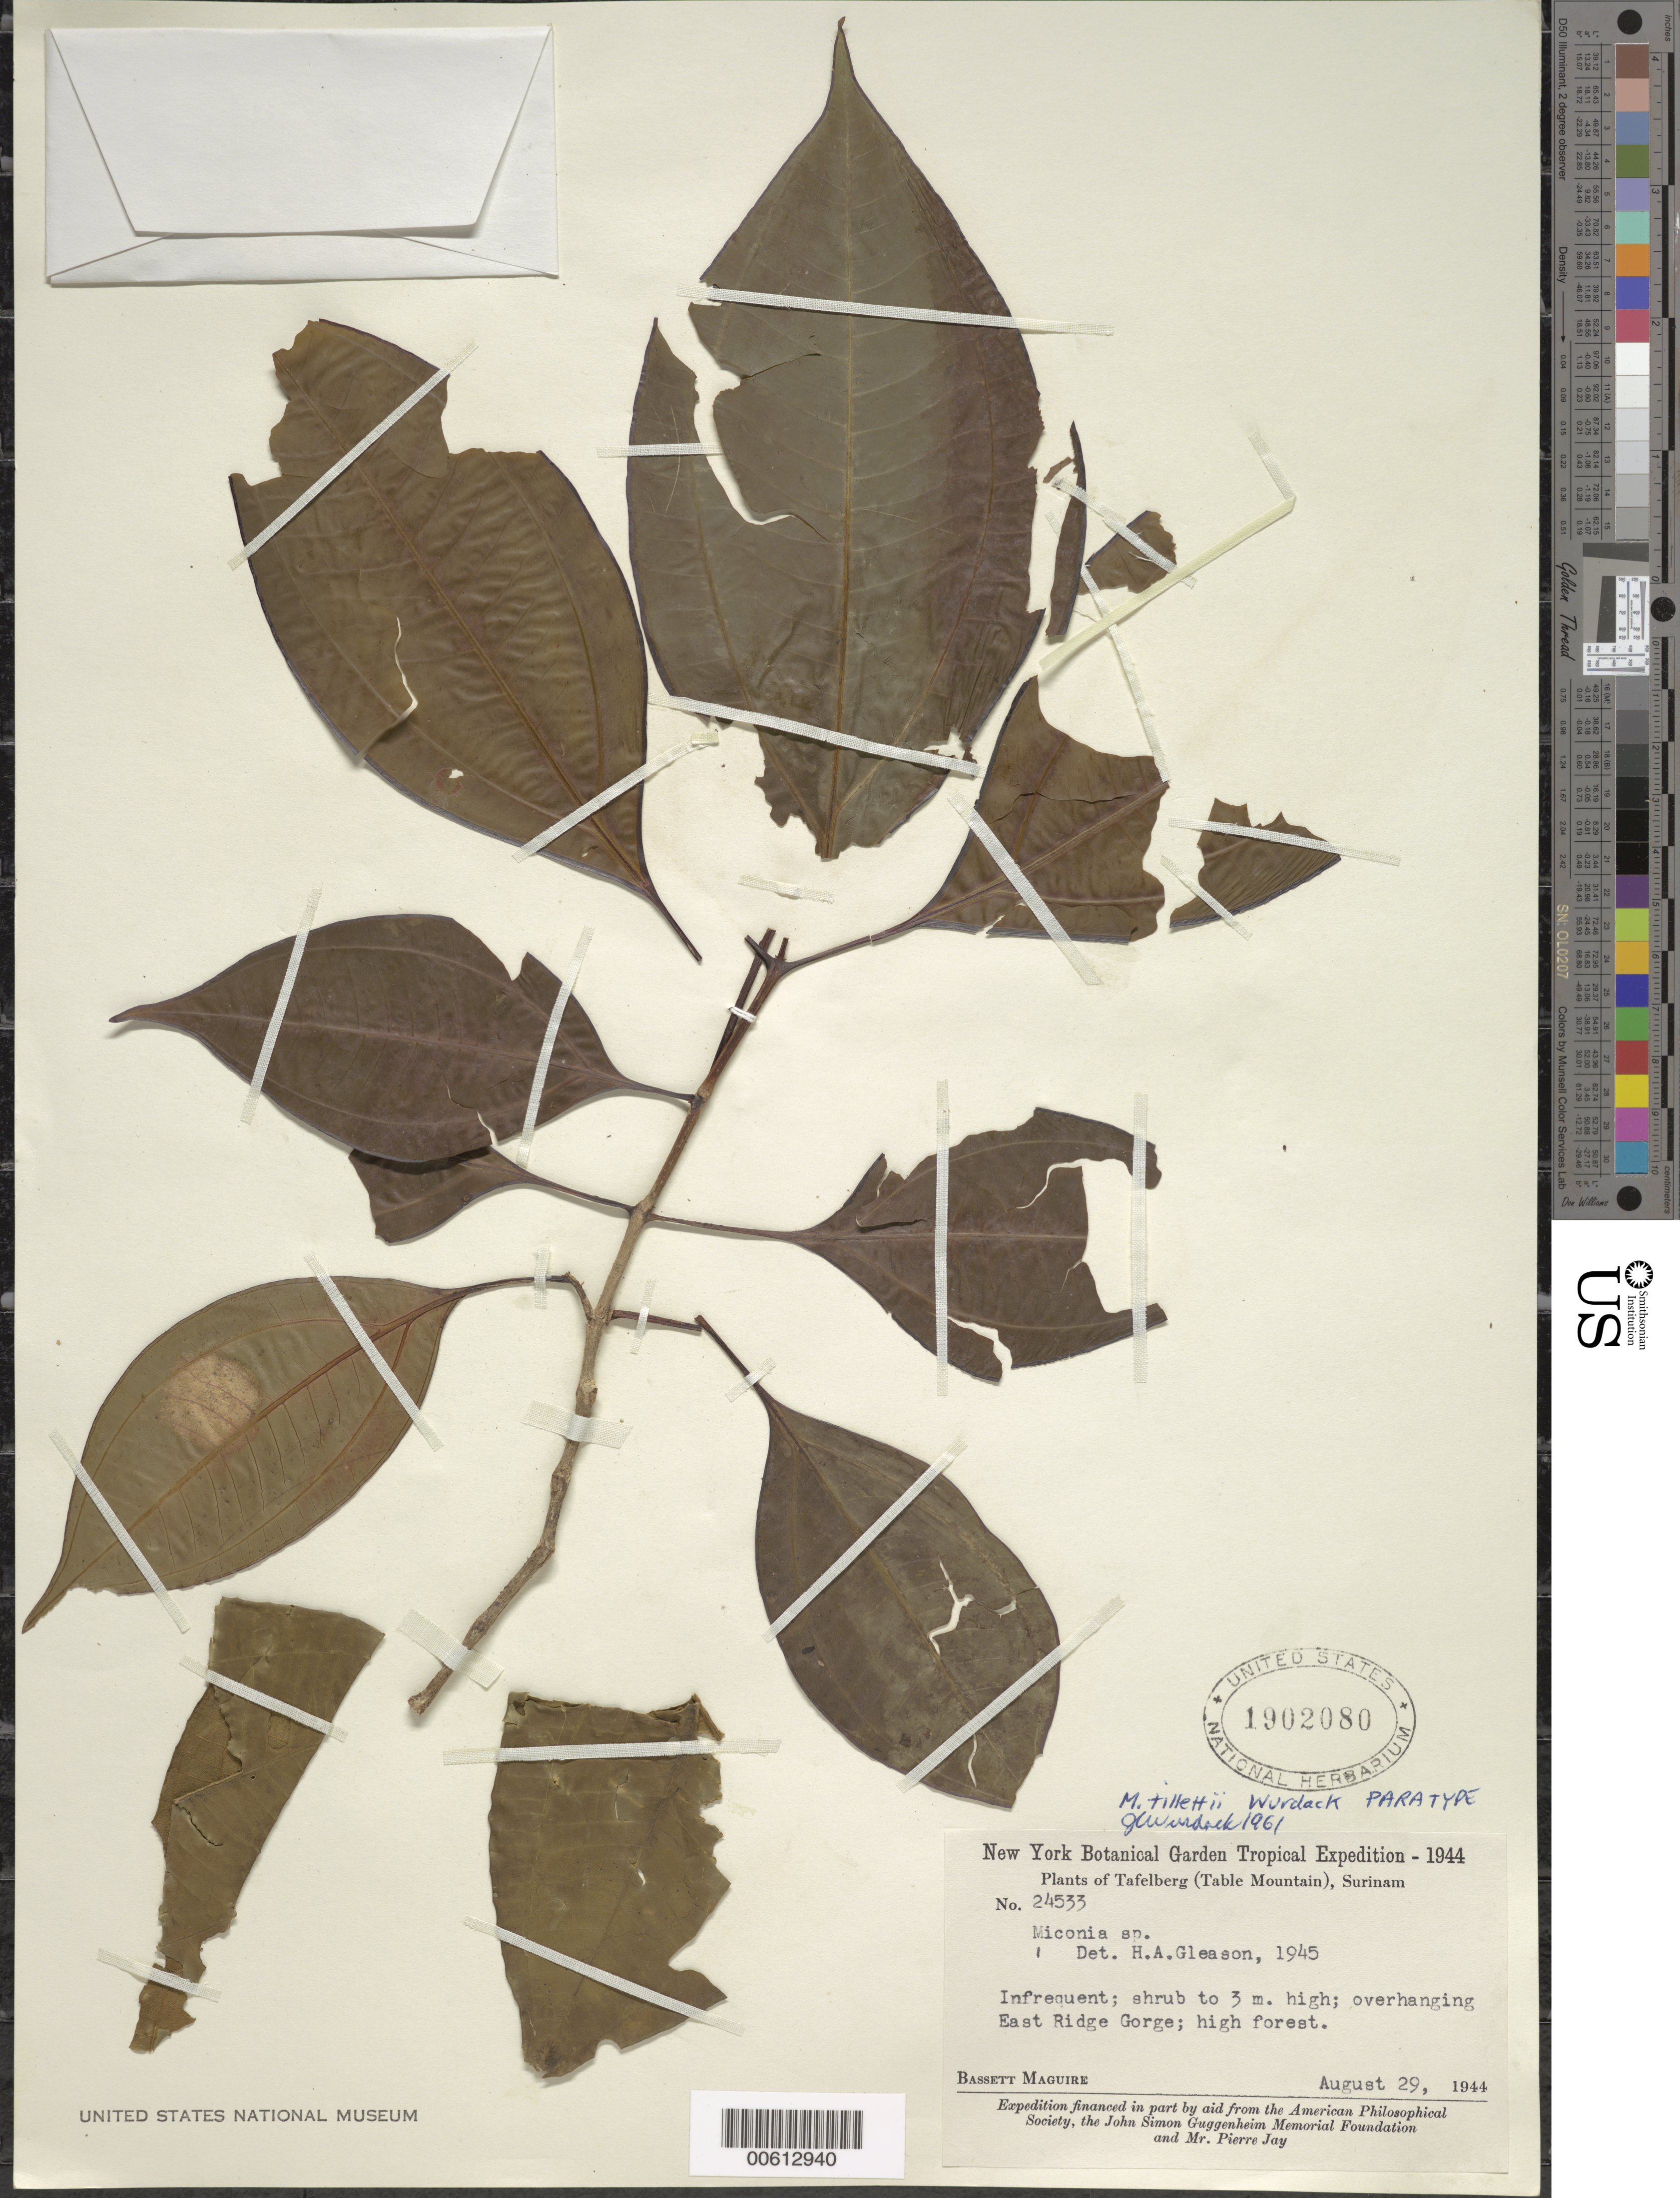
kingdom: Plantae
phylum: Tracheophyta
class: Magnoliopsida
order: Myrtales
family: Melastomataceae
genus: Miconia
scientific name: Miconia tillettii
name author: Wurdack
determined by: Wurdack, John J., (US), US (UNITED STATES)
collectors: B. Maguire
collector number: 24533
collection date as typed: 29-Aug-44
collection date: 1944-08-29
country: Suriname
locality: Tafelberg (Table Mountain), East Ridge Creek Gorge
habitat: High forest, overhanging gorge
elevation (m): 750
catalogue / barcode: US 1902080